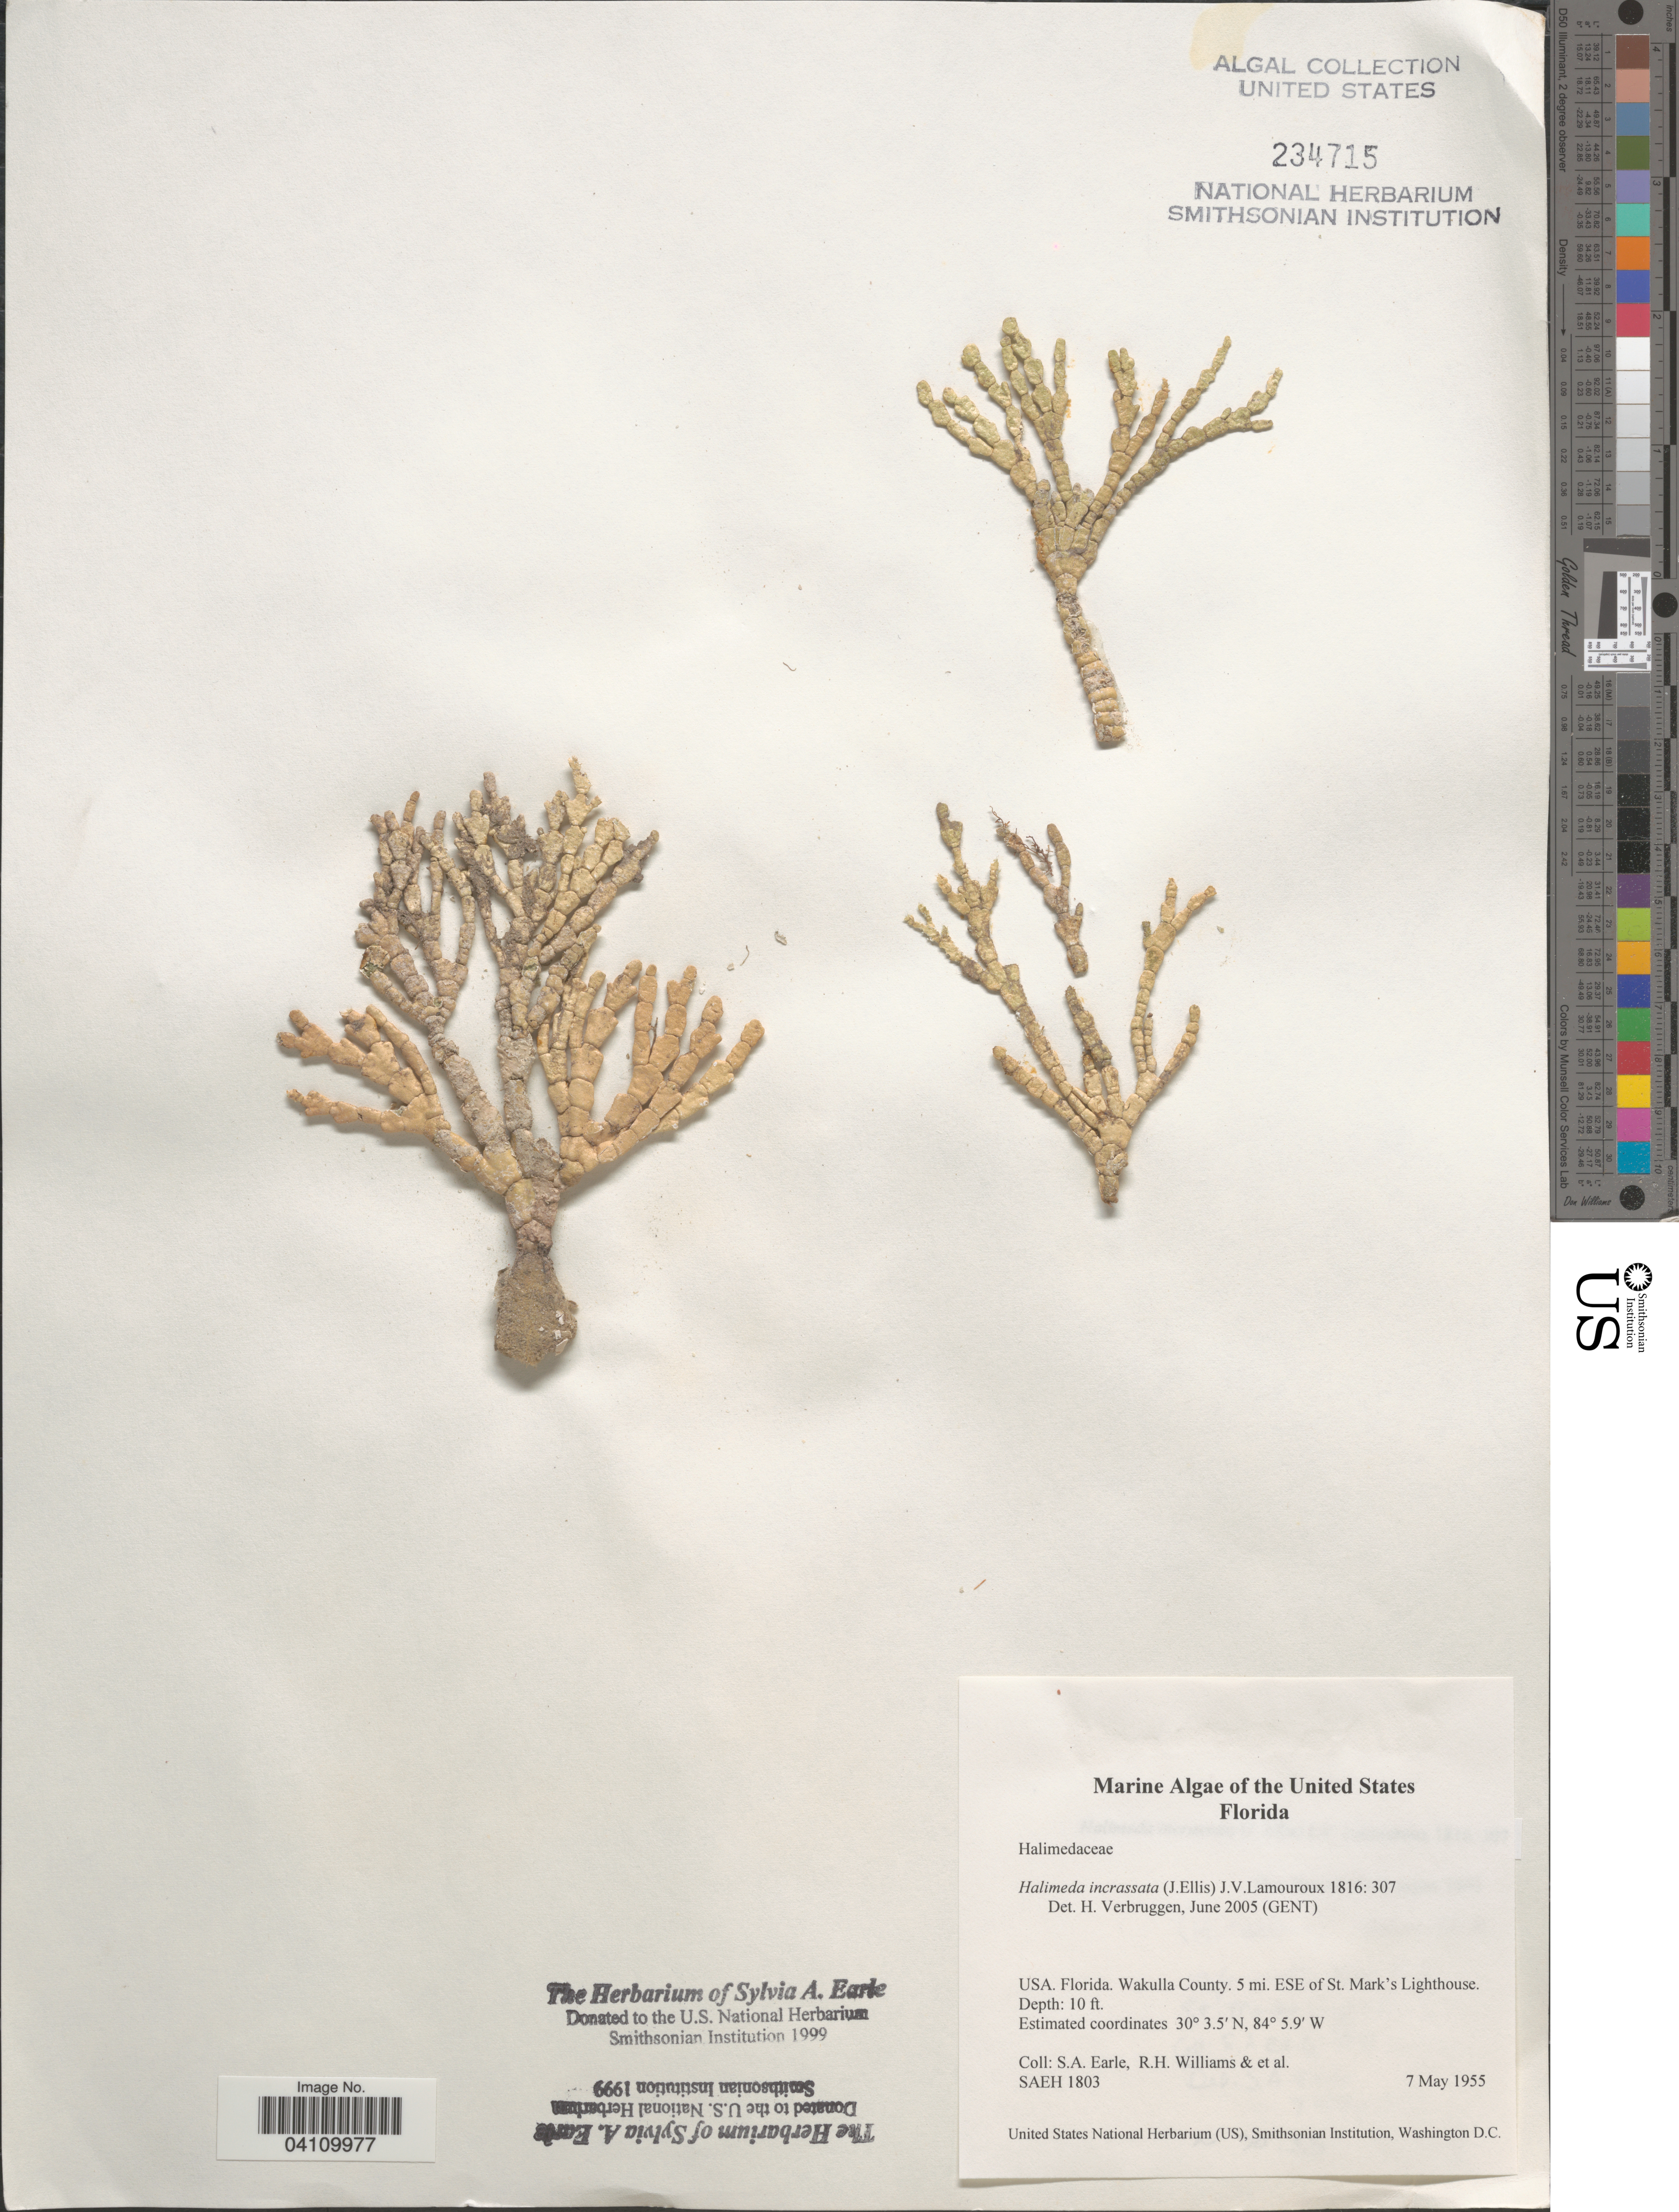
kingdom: Plantae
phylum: Chlorophyta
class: Ulvophyceae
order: Bryopsidales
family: Halimedaceae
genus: Halimeda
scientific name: Halimeda incrassata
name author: (J. Ellis) J.V.Lamouroux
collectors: S. A. Earle, R. H. Williams & et al.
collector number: SAEH 1803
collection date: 1955-05-07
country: United States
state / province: Florida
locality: Wakulla County. 5 mi. ESE of St. Mark's Lighthouse.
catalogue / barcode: US 234715